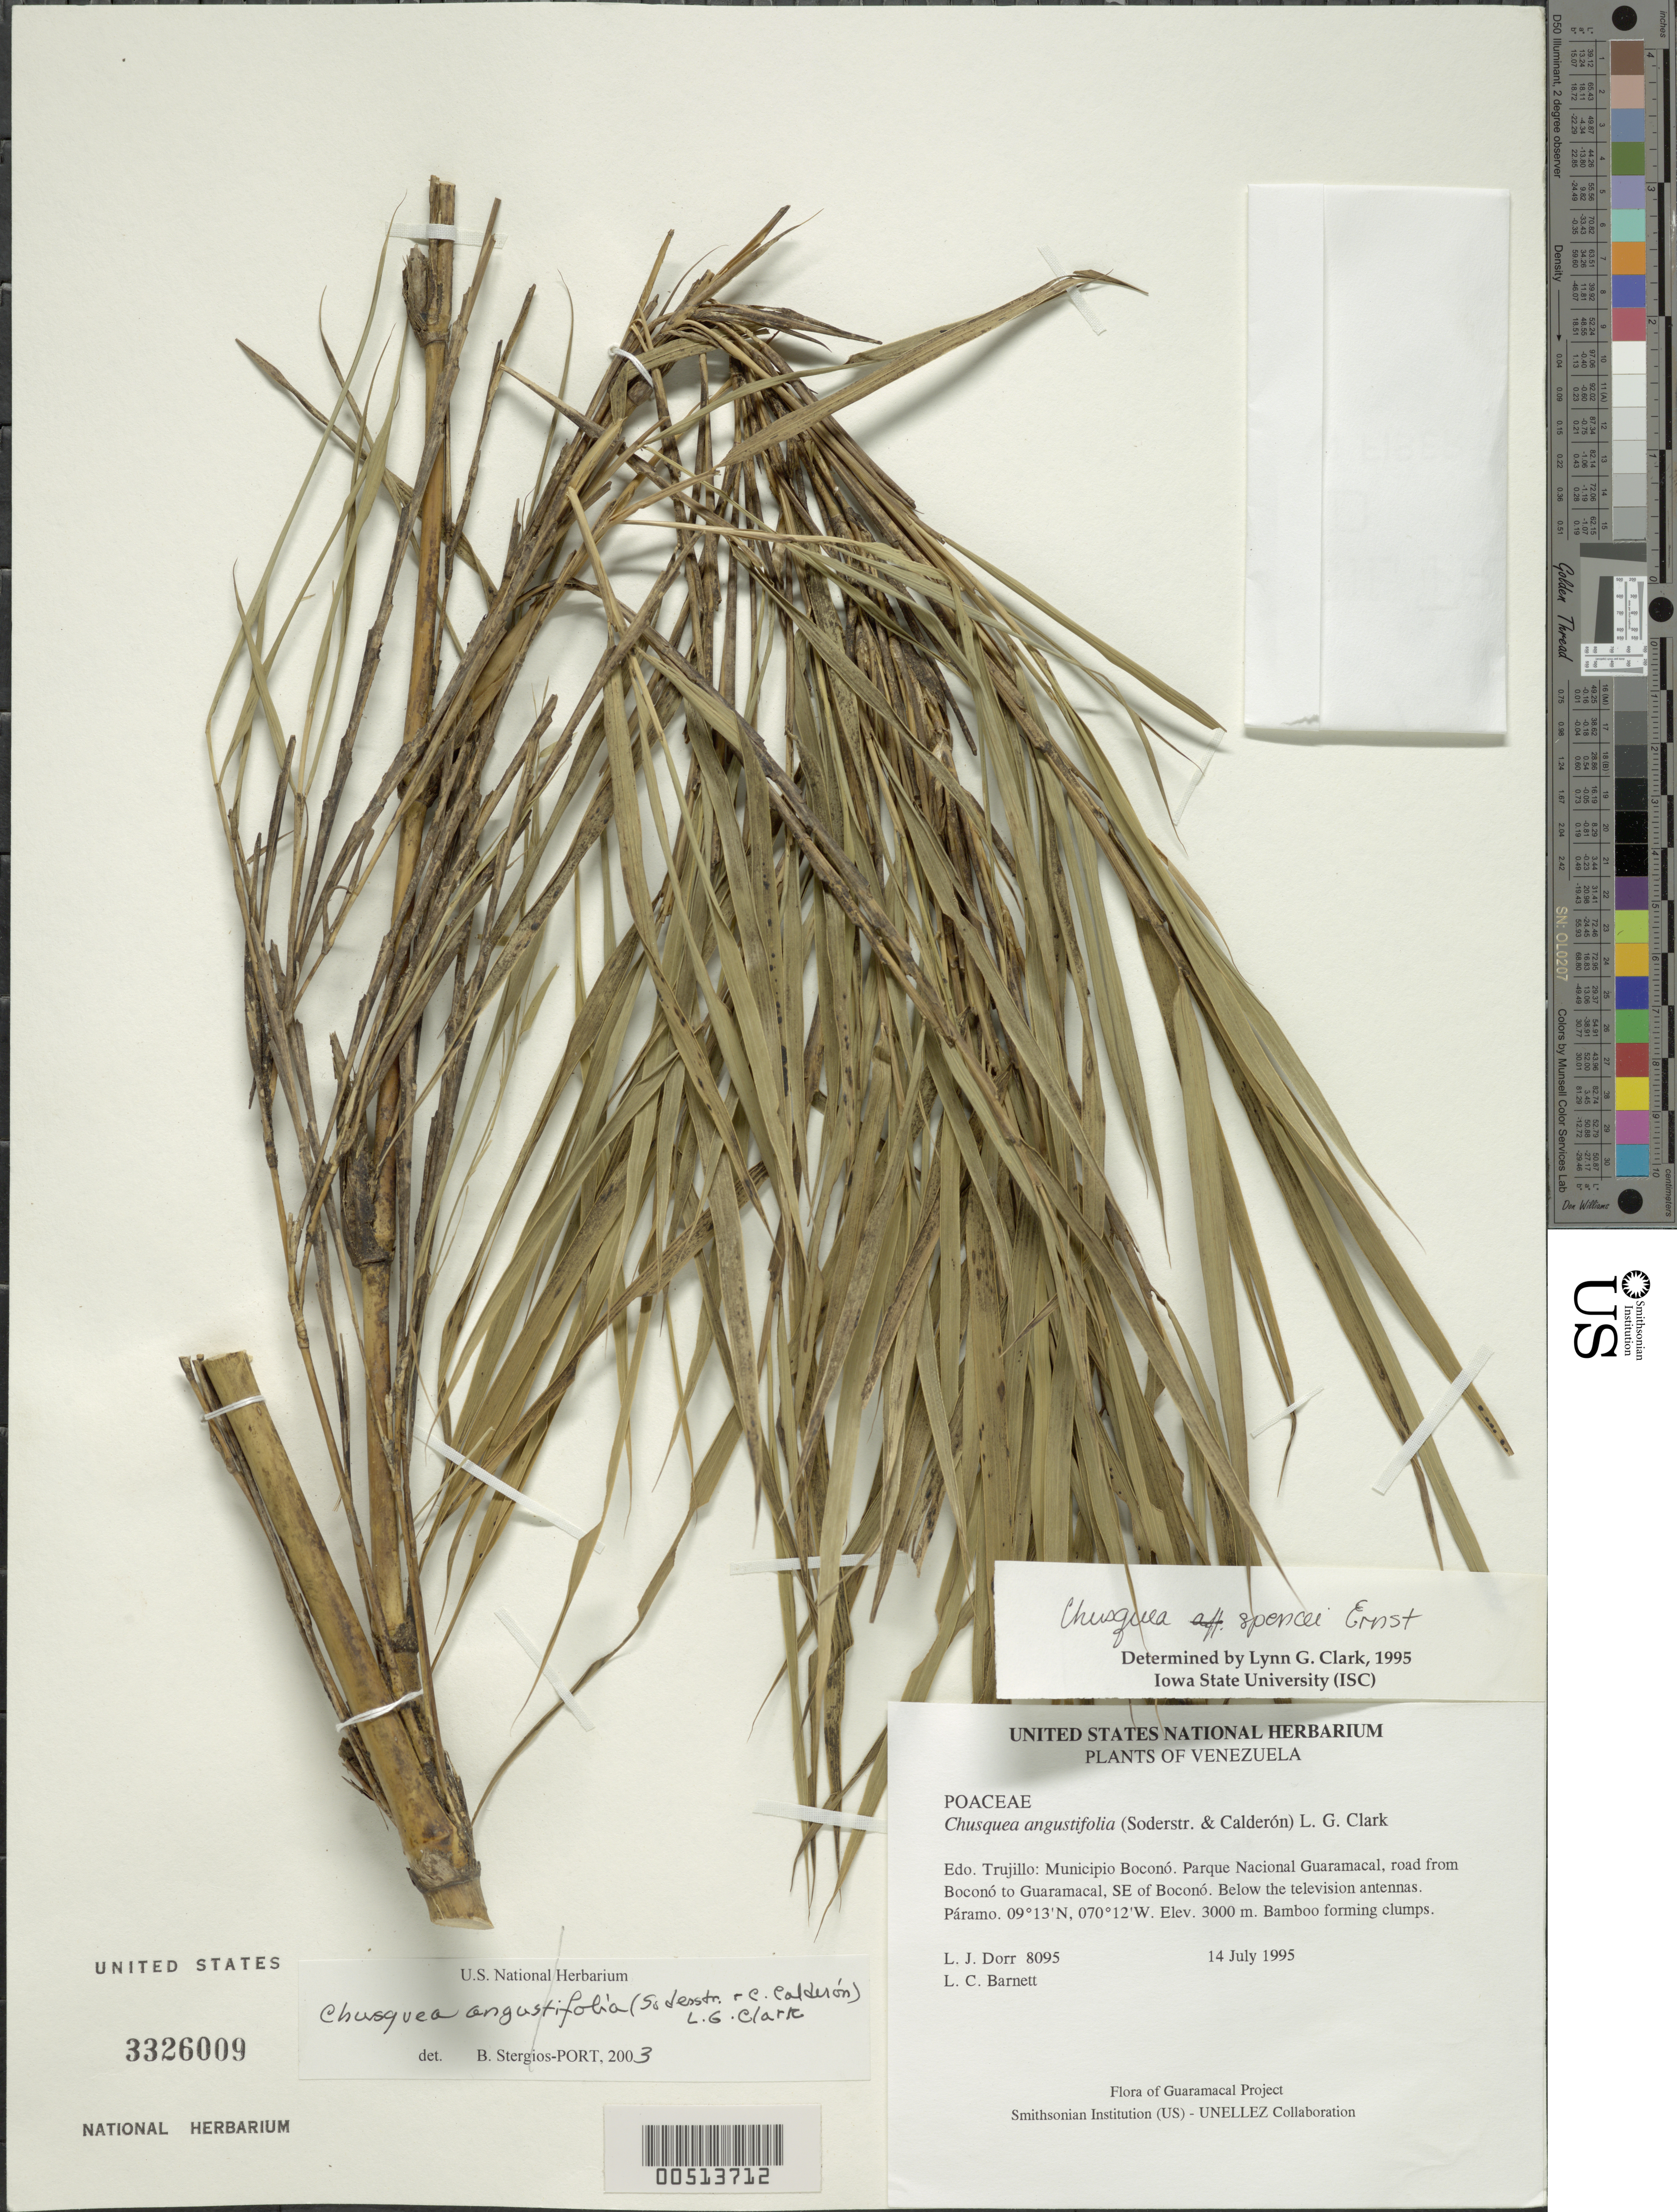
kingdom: Plantae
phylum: Tracheophyta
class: Liliopsida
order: Poales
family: Poaceae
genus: Chusquea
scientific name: Chusquea spencei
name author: Ernst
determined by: Clark, Lynn G., (ISC), Iowa State University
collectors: L. J. Dorr & L. C. Barnett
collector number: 8095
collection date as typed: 14 Jul 1995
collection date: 1995-07-14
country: Venezuela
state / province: Trujillo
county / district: Boconó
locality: Parque Nacional Guaramacal, road from Boconó to Guaramacal, SE of Boconó. Below the television antennas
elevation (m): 3000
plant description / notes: ISC, MO, NY, PORT, US, VEN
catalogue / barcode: US 3326009